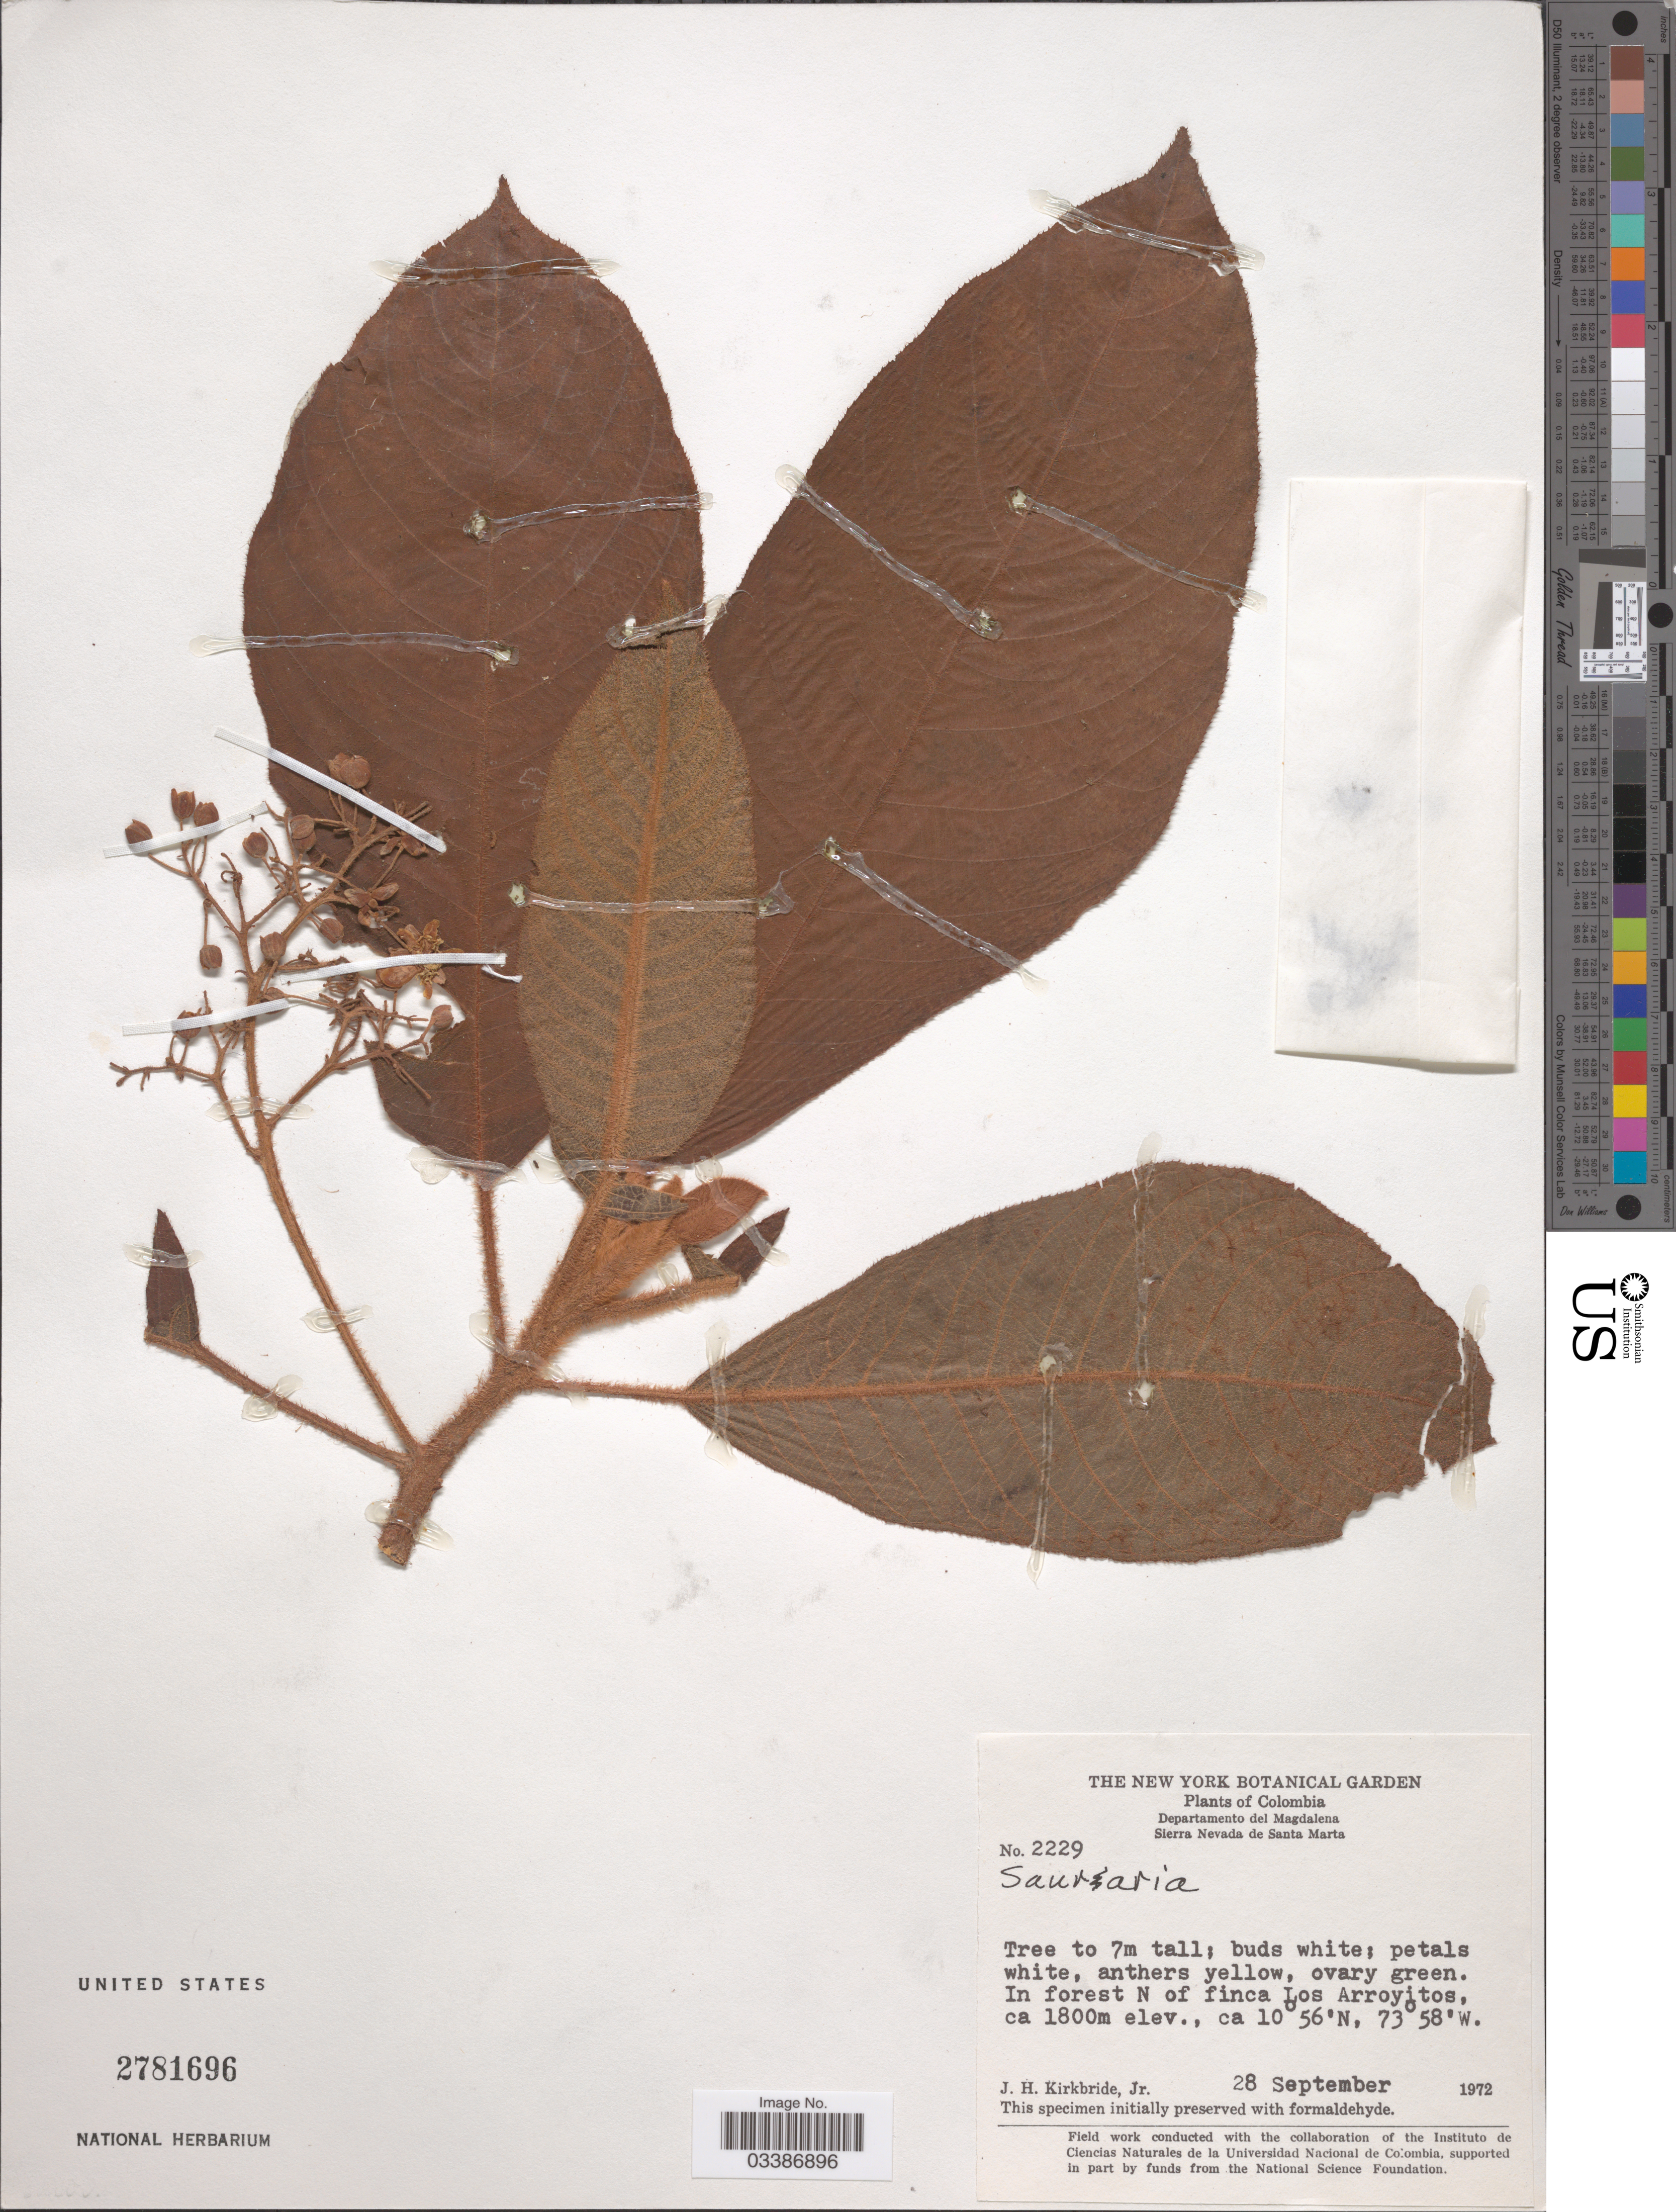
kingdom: Plantae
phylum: Tracheophyta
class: Magnoliopsida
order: Ericales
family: Actinidiaceae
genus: Saurauia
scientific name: Saurauia sp.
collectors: J. H. Kirkbride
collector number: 2229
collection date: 1972-09-28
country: Colombia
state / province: Magdalena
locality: Departamento del Magdalena, Sierra Nevada de Santa Marta. In forest N of finca Los Arroyitos.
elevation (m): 1800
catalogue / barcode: US 2781696